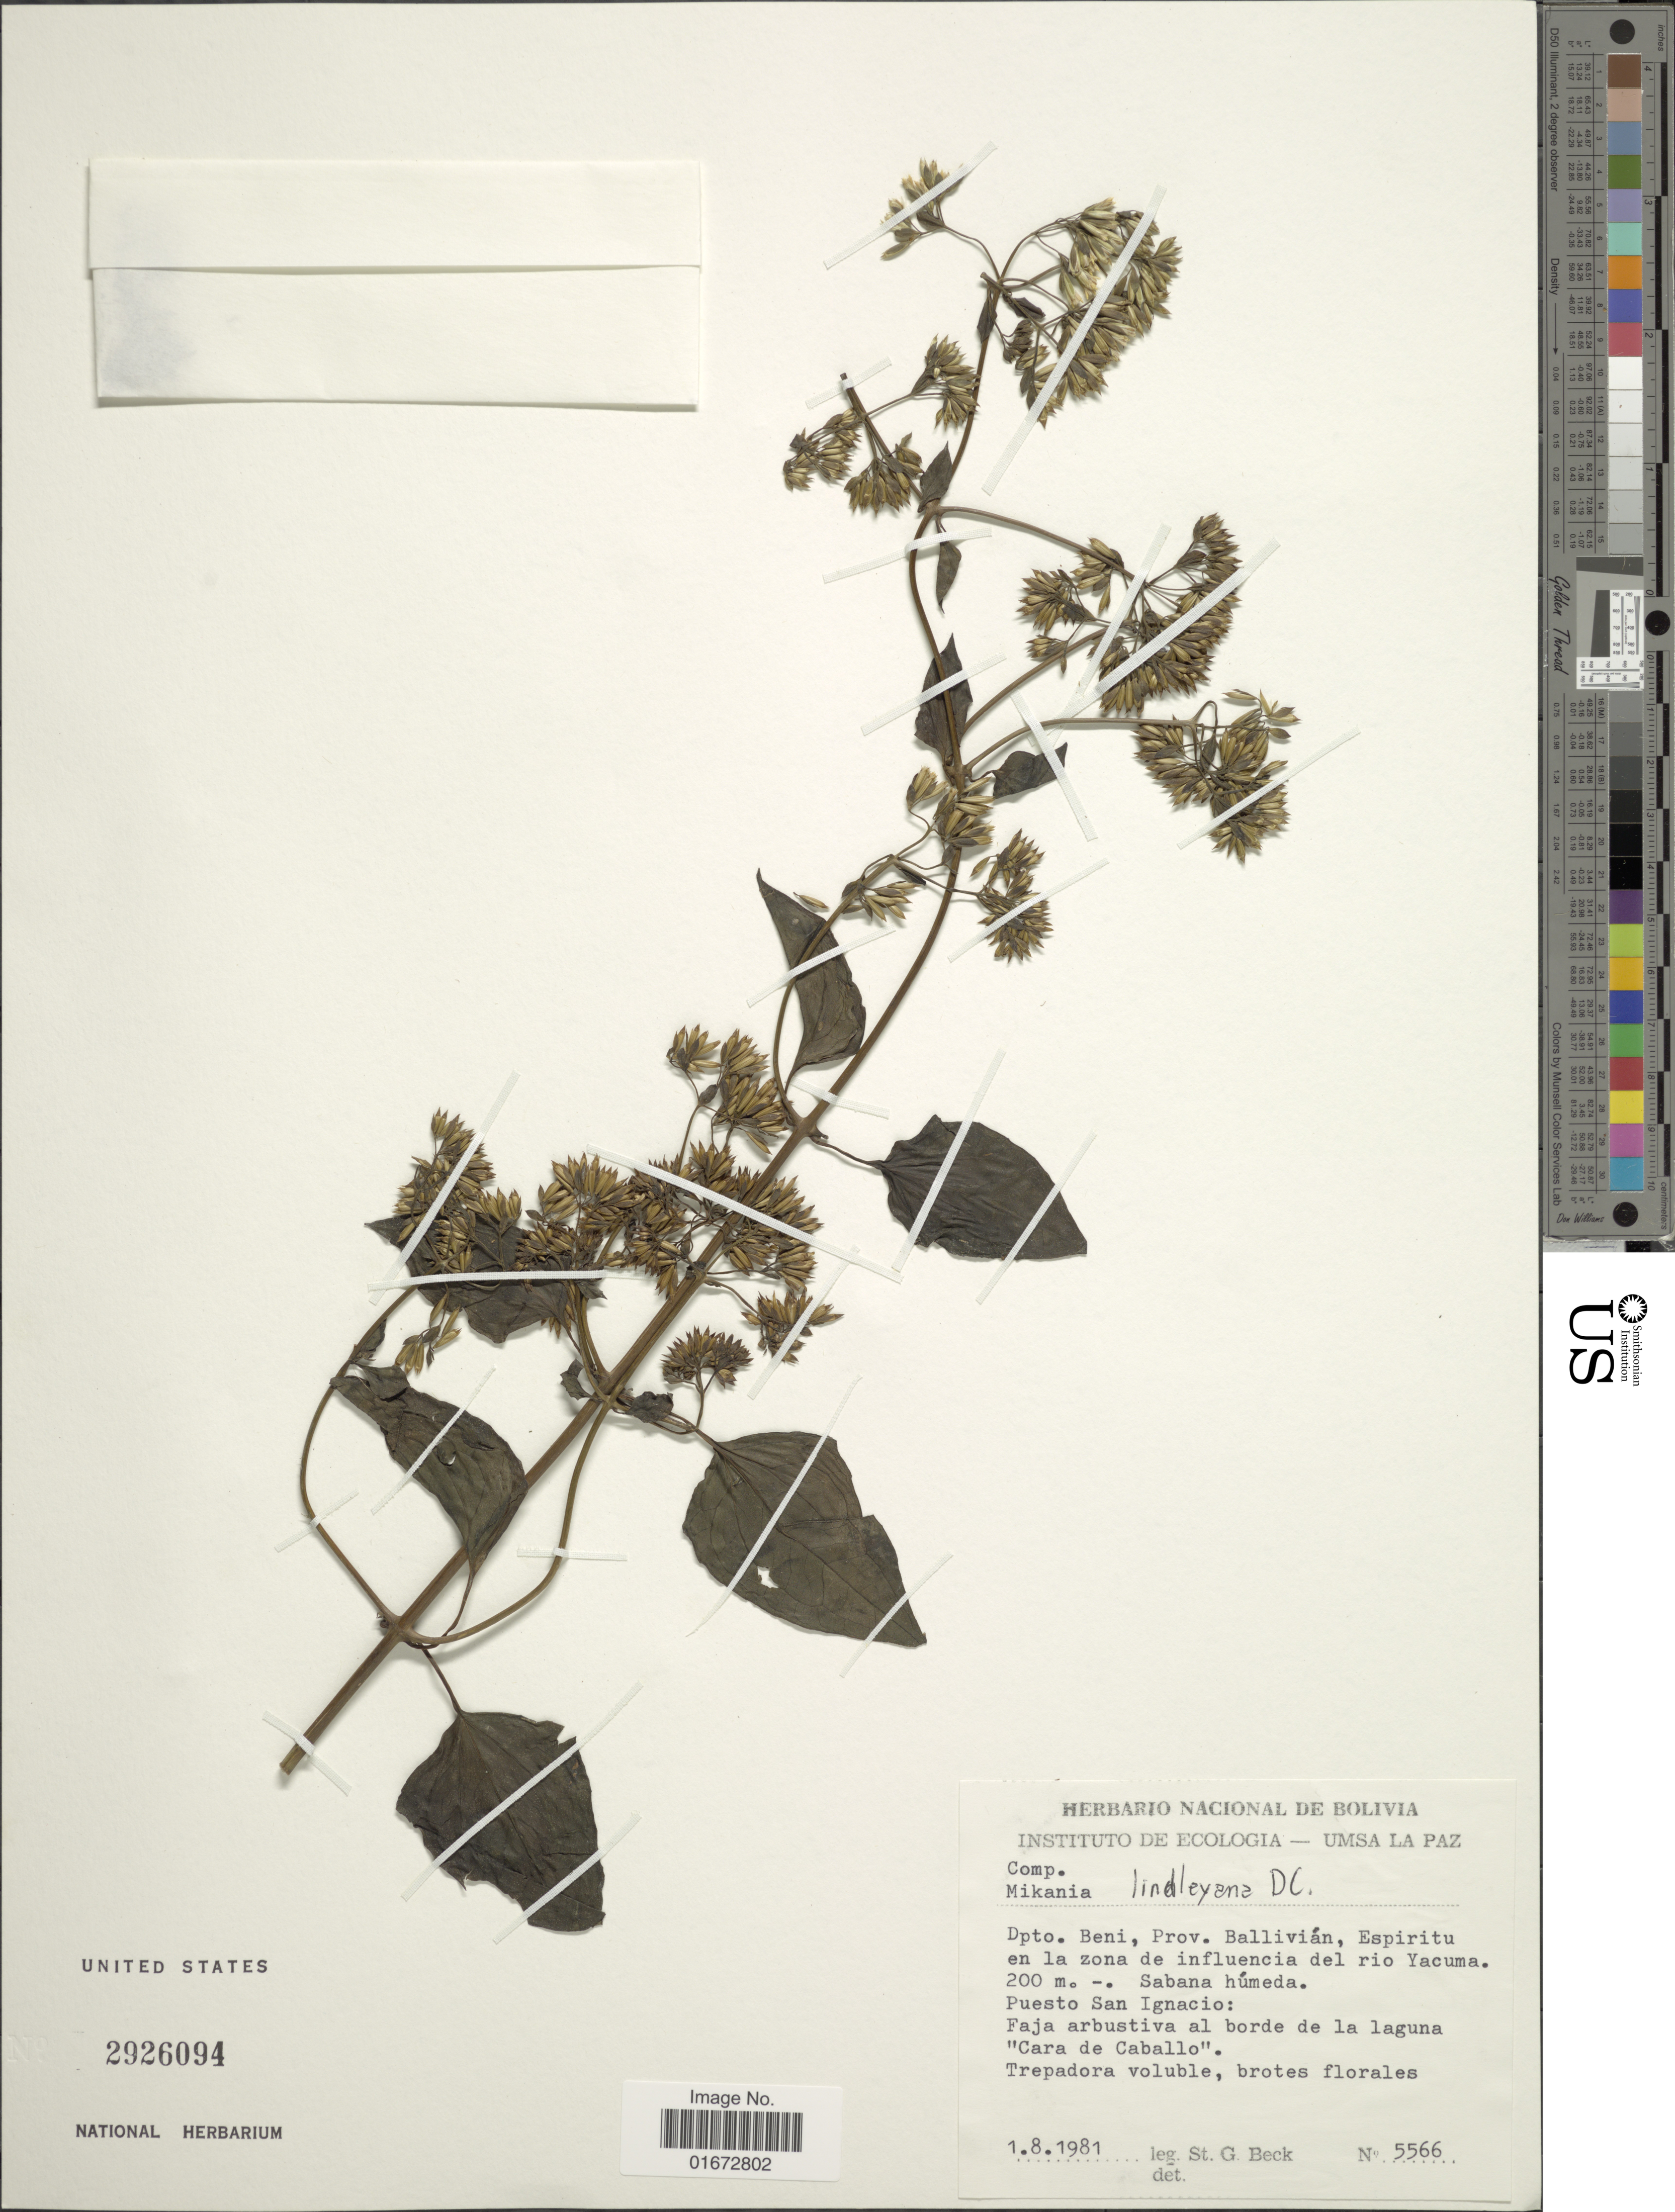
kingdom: Plantae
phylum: Tracheophyta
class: Magnoliopsida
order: Asterales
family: Asteraceae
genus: Mikania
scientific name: Mikania lindleyana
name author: DC.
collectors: S. G. Beck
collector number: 5566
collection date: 1981-08-01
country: Bolivia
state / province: Beni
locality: Dpto. Beni, Prov. Ballivián, Espiritu en la zona de influencia del rio Yacuma - Sabana húmeda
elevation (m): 200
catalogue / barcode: US 2926094